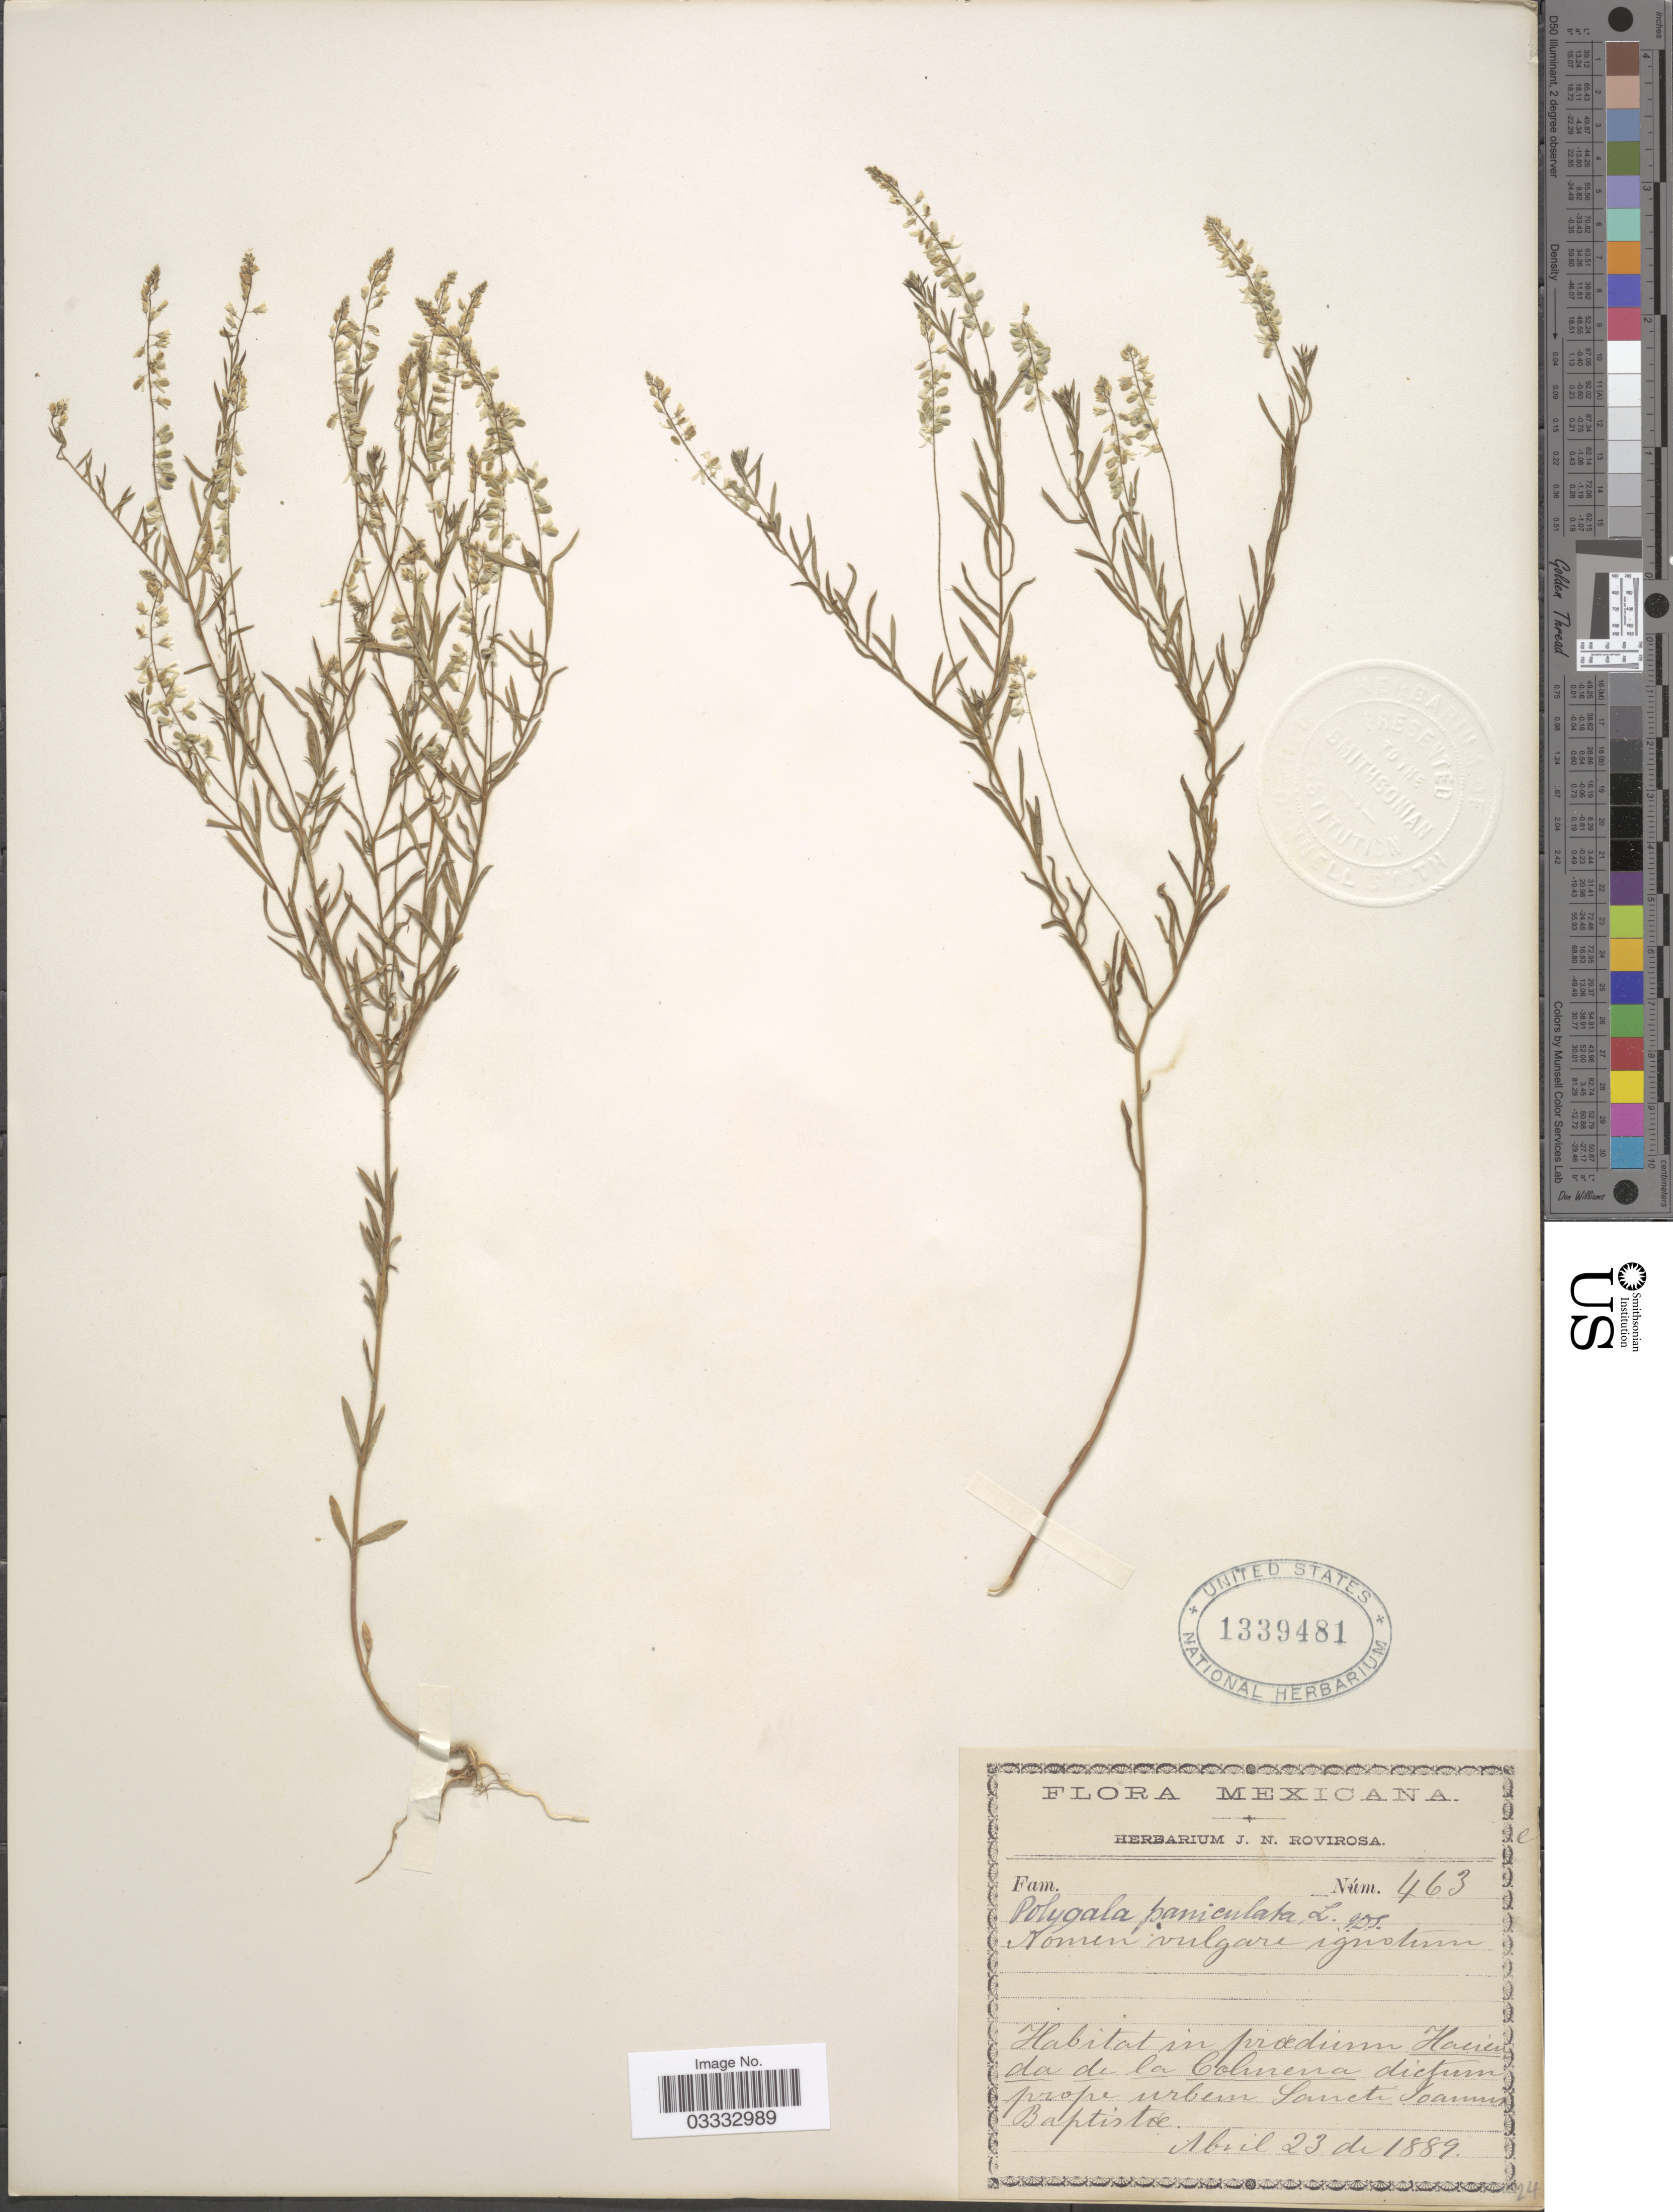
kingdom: Plantae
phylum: Tracheophyta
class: Magnoliopsida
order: Fabales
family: Polygalaceae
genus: Polygala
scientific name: Polygala paniculata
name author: L.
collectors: ex herb. J. N. Rovirosa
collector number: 463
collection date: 1889-04-23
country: Mexico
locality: In prœdium Hacienda de la Colmena dictum prope urbem Sancti Ioannis Baptistae.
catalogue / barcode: US 1339481